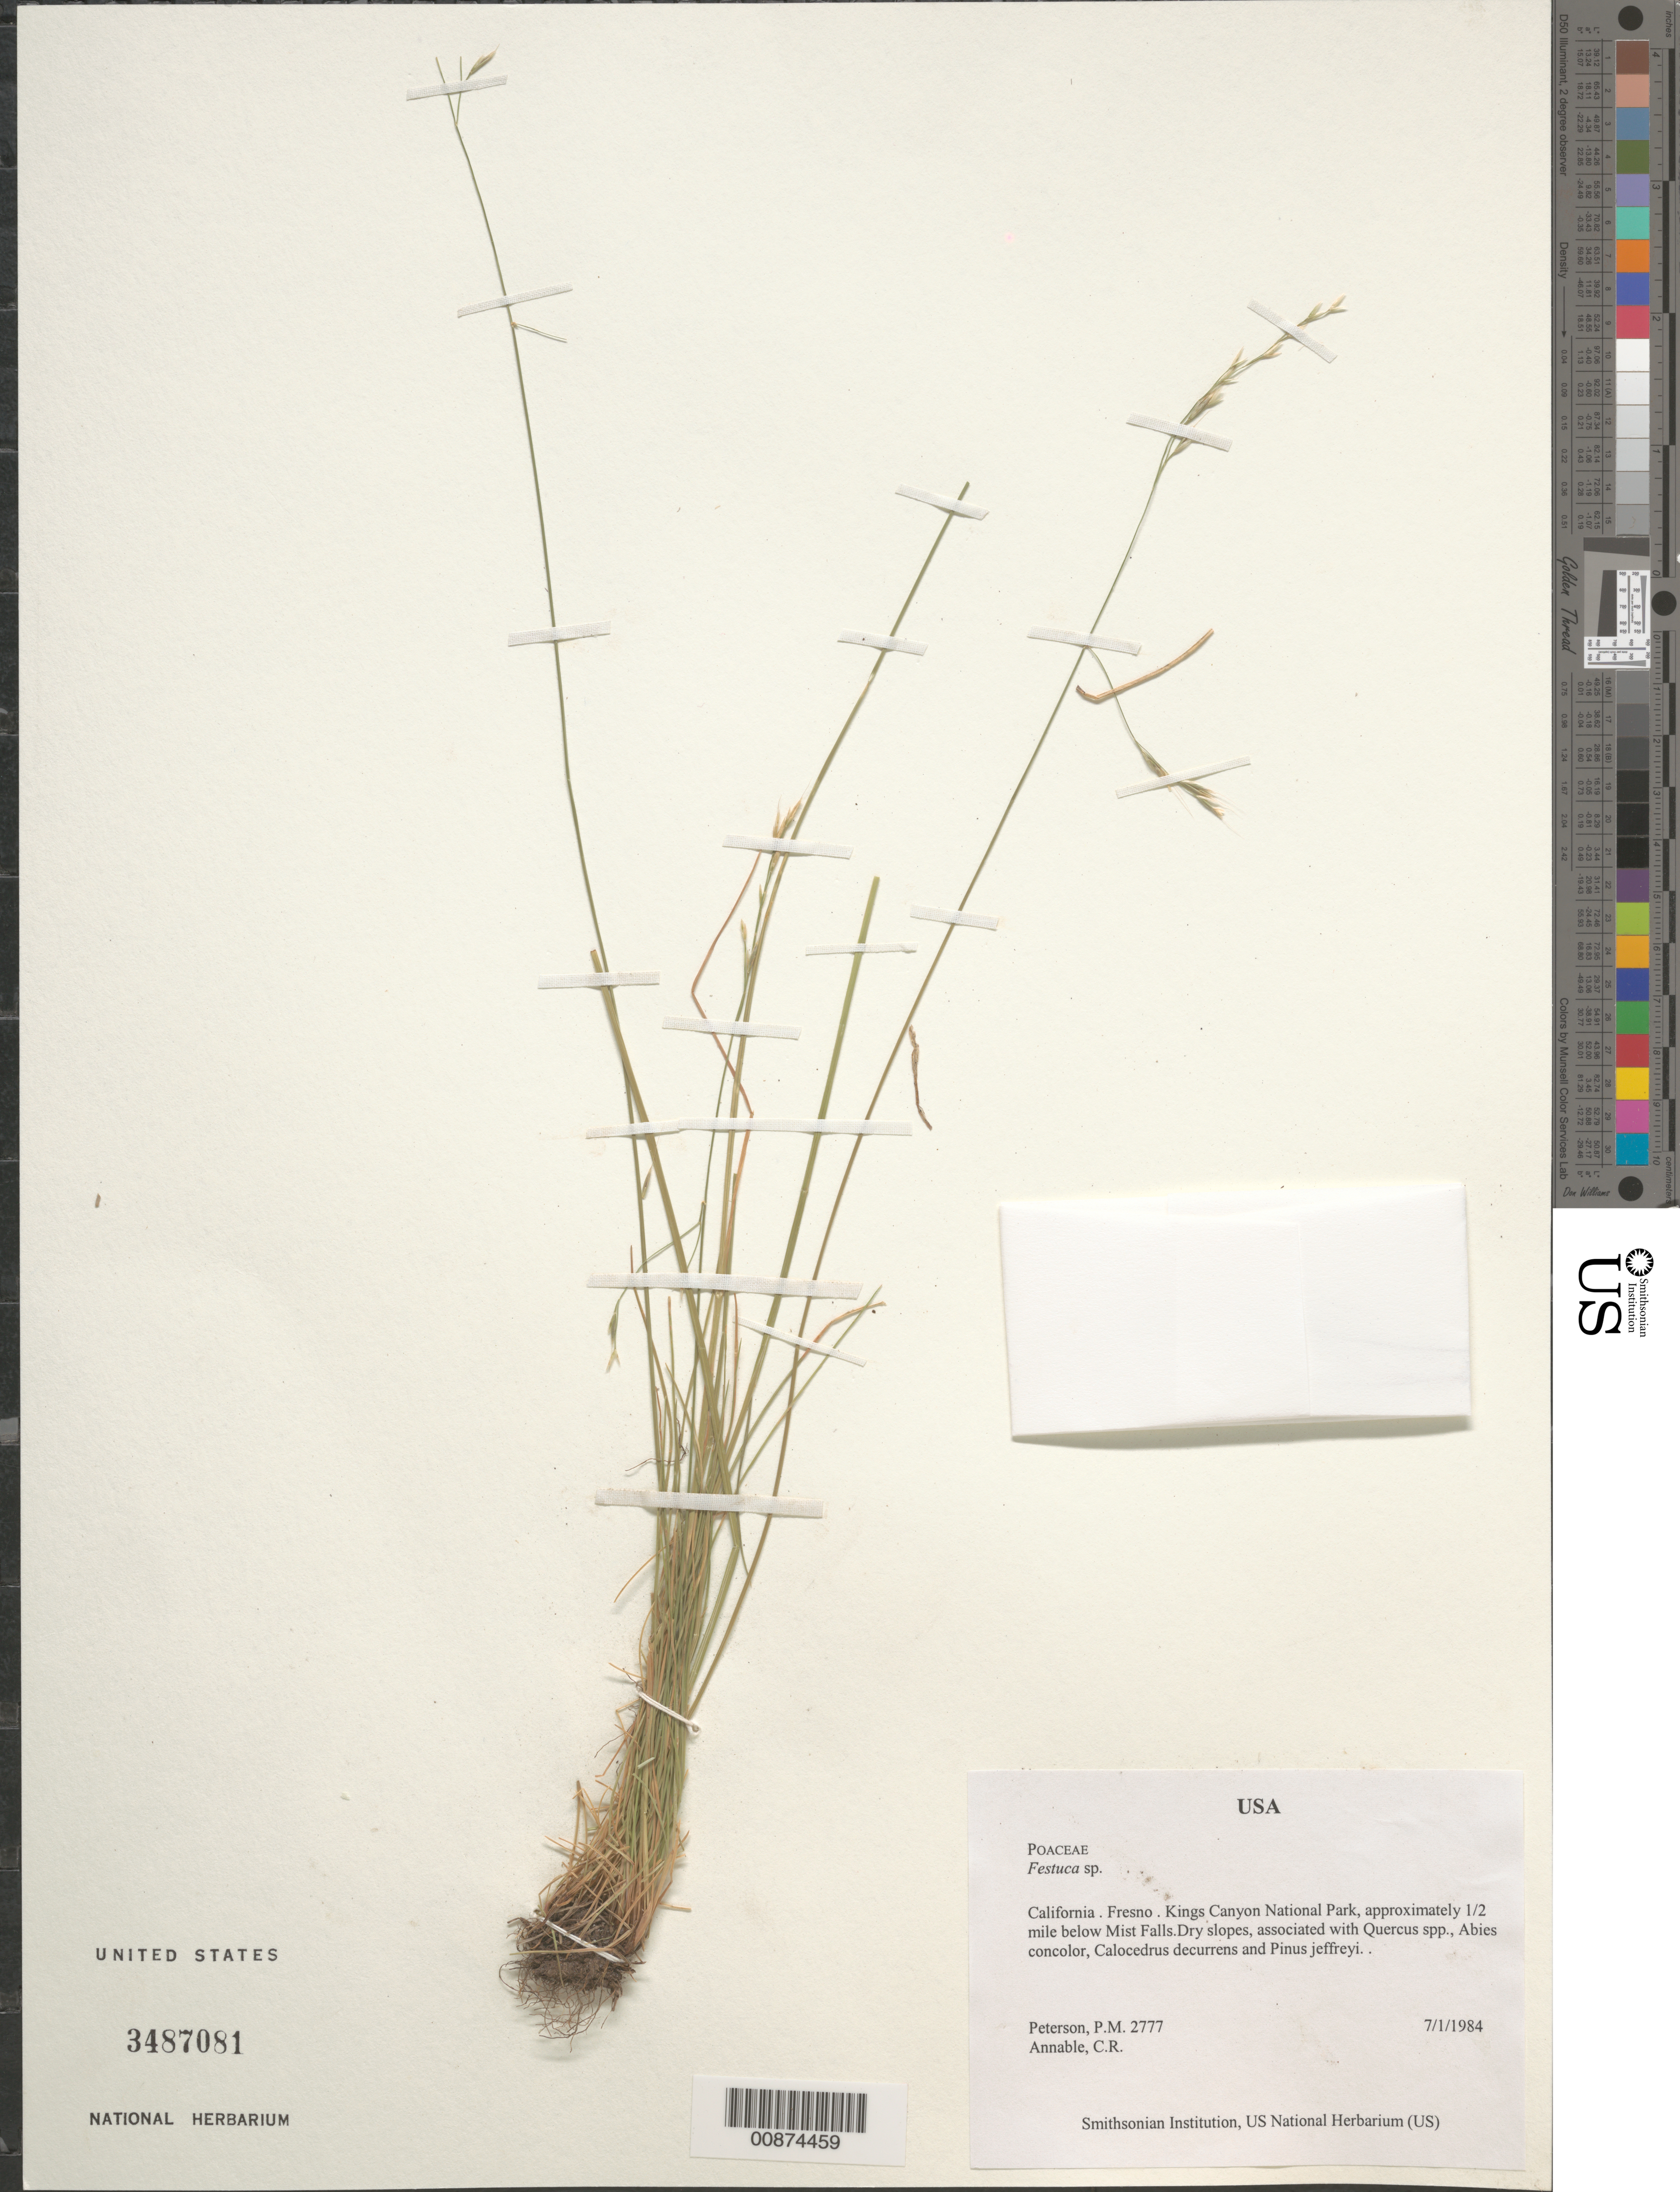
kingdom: Plantae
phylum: Tracheophyta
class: Liliopsida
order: Poales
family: Poaceae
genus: Festuca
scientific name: Festuca sp.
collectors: P. M. Peterson & C. R. Annable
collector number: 02777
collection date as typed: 01 Jul 1984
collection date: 1984-07-01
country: United States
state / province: California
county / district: Fresno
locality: Kings Canyon National Park, approximately 1/2 mile below Mist Falls.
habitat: Dry slopes, associated with Quercus spp., Abies concolor, Calocedrus decurrens and Pinus jeffreyi.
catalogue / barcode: US 3487081